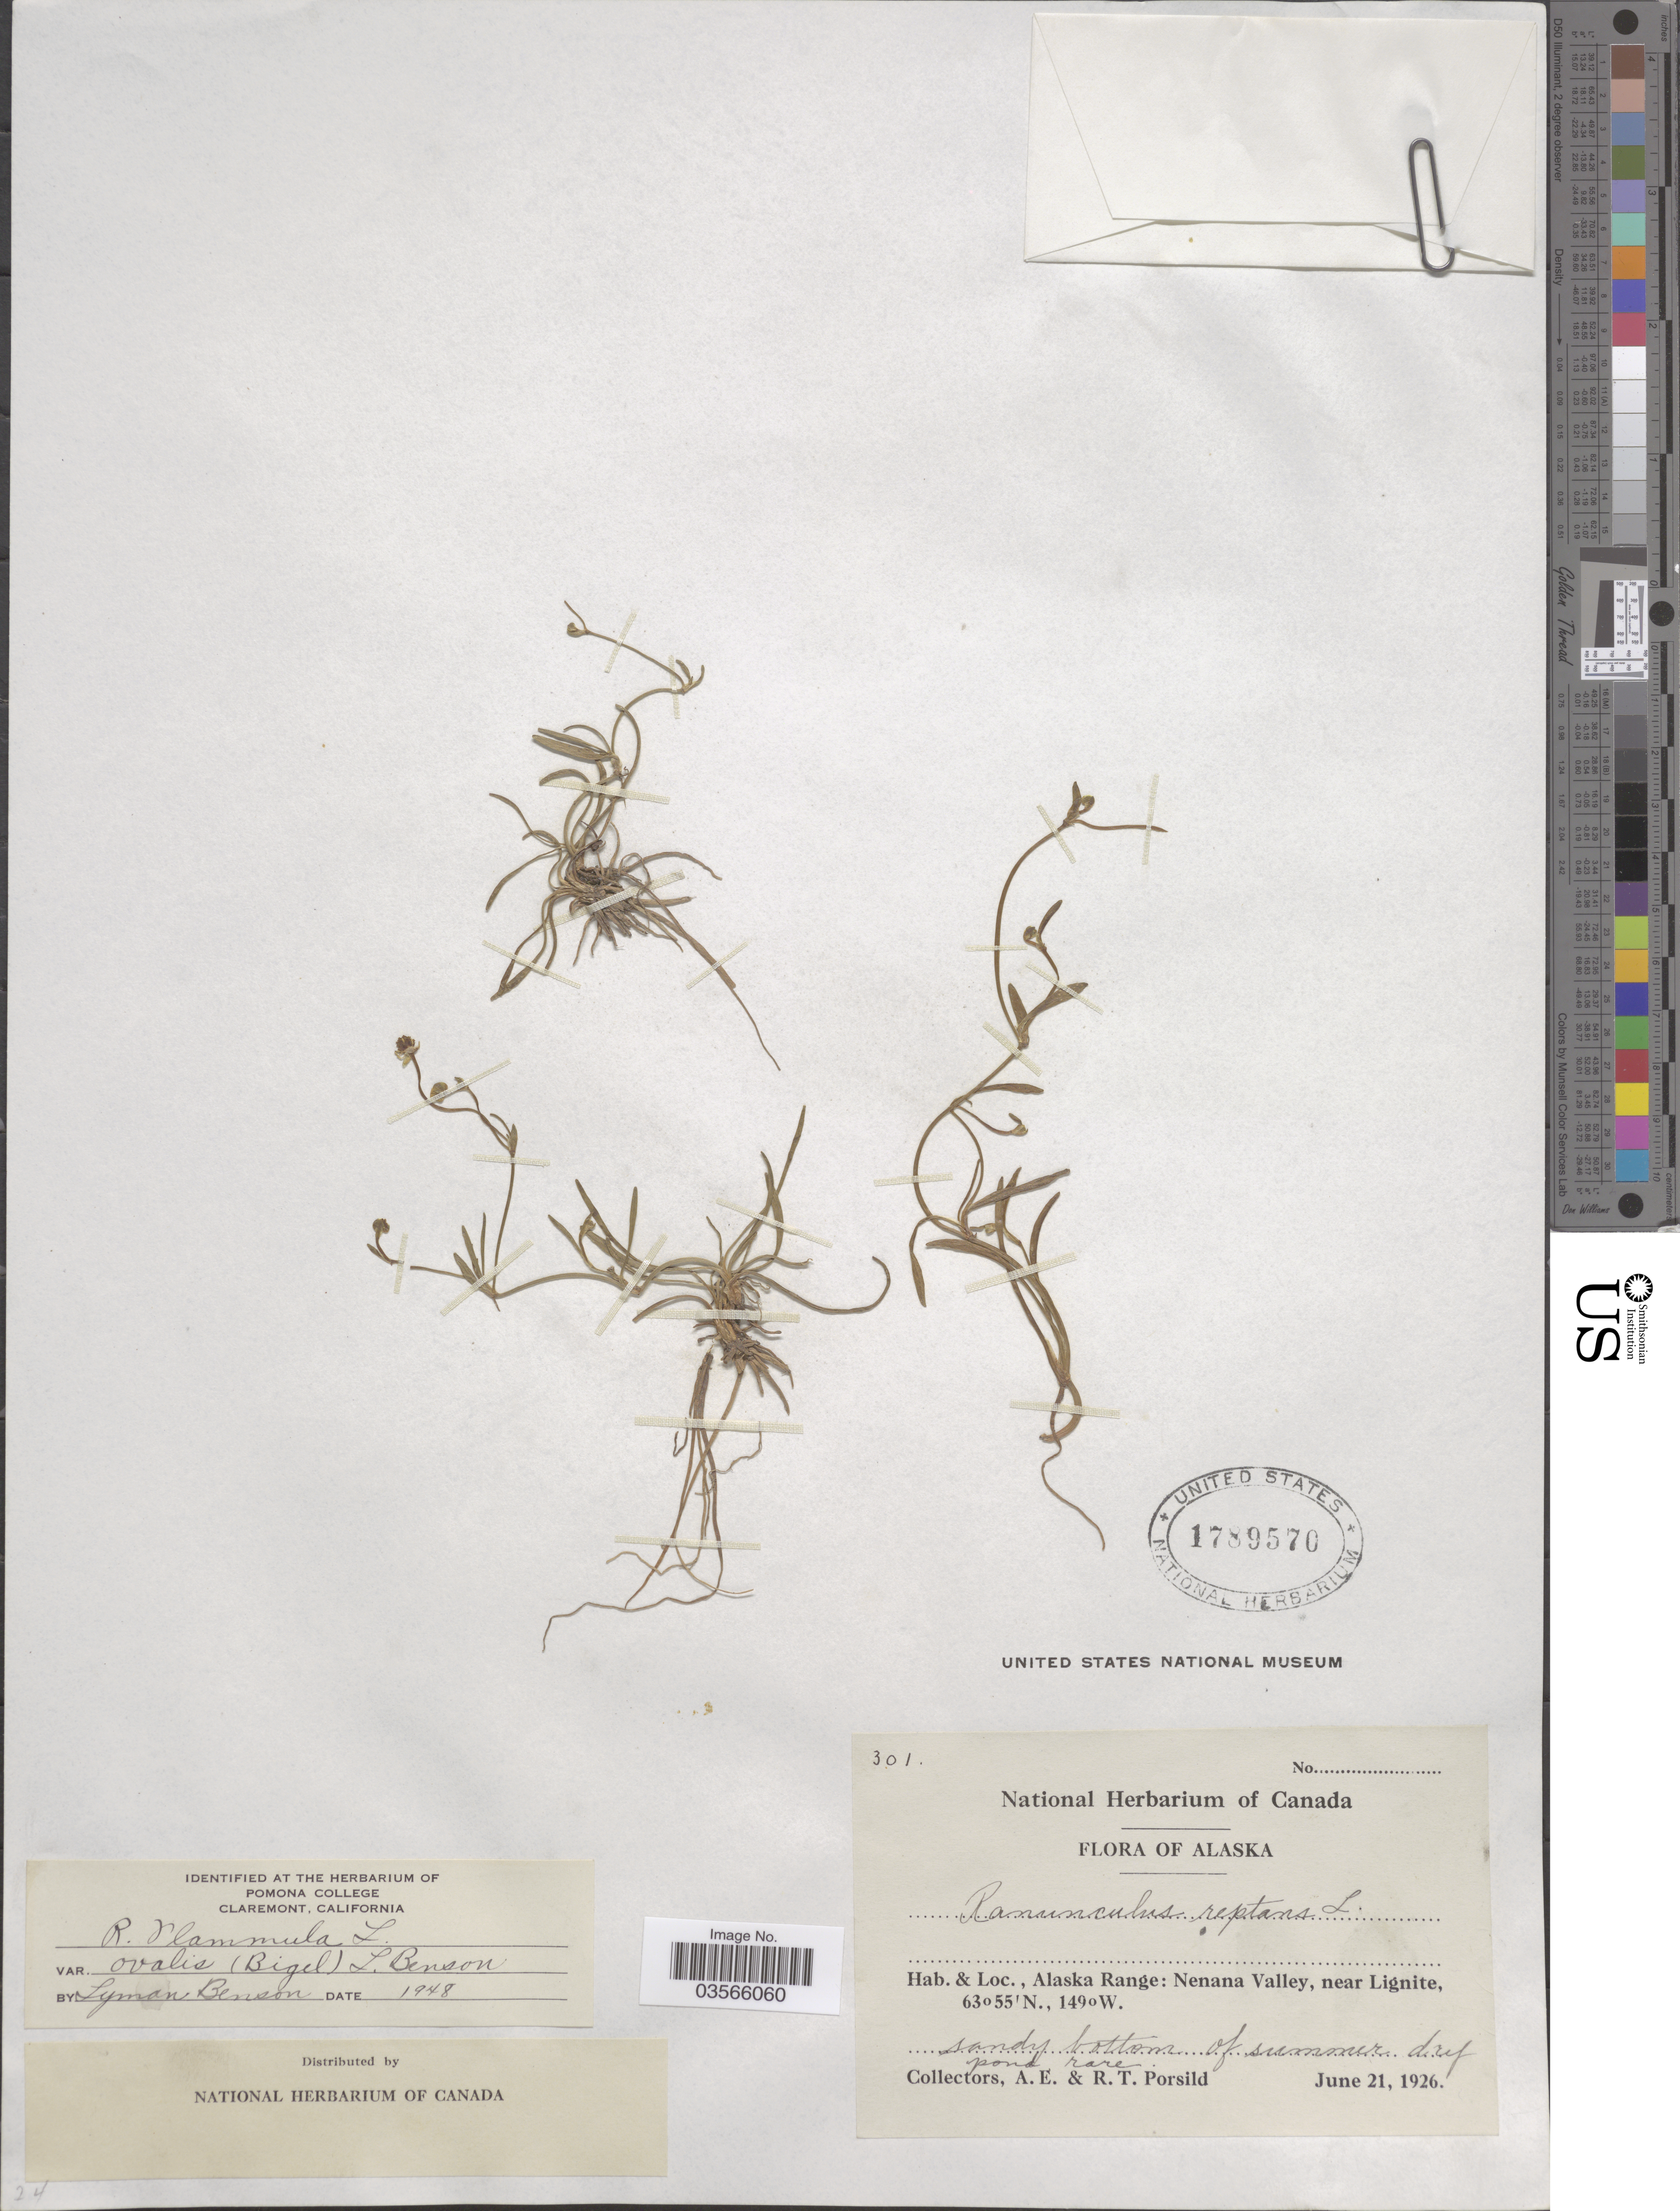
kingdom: Plantae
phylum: Tracheophyta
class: Magnoliopsida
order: Ranunculales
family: Ranunculaceae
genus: Ranunculus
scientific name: Ranunculus flammula var. filiformis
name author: (Michx.) Hook.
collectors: A. E. Porsild & R. T. Porsild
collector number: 301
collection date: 1926-06-21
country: United States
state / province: Alaska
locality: Alaska Range: Nenana Valley, near Lignite.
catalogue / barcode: US 1789570